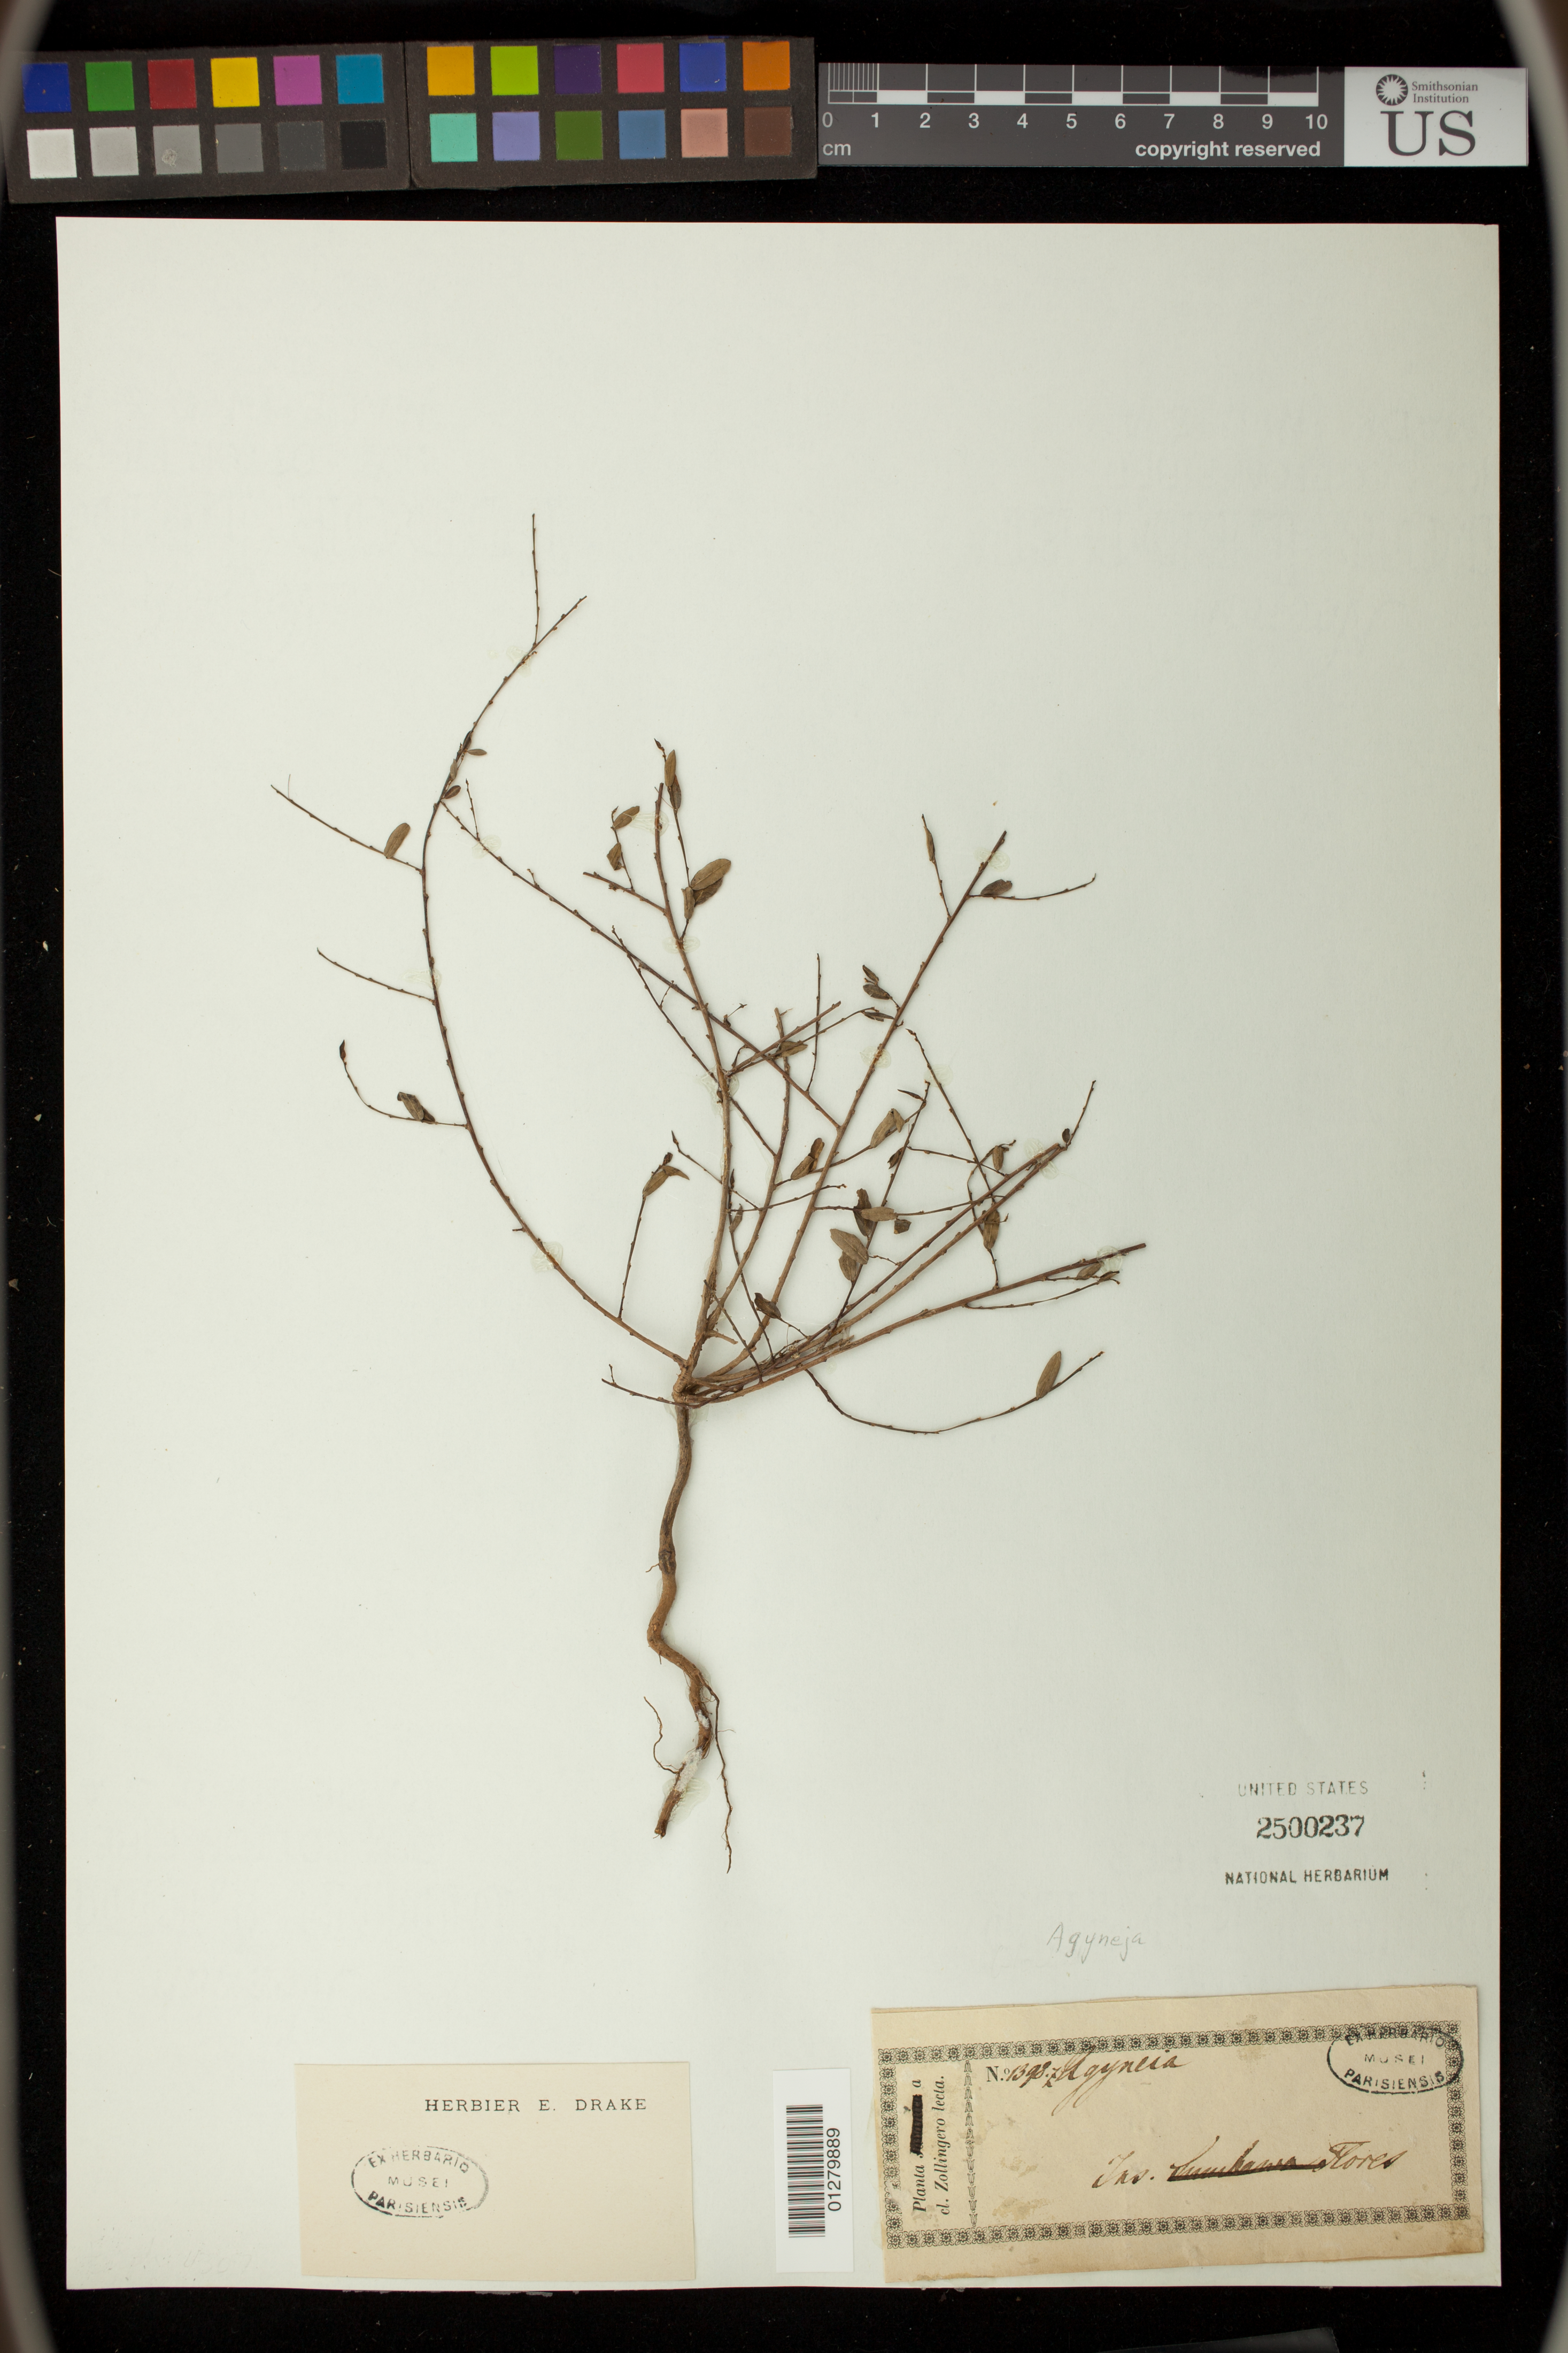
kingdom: Plantae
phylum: Tracheophyta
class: Magnoliopsida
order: Malpighiales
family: Phyllanthaceae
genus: Phyllanthus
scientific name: Phyllanthus sp.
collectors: H. Zollinger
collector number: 1398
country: Indonesia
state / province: Celebes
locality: Macassar, south sulawesi province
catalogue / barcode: US 2500237